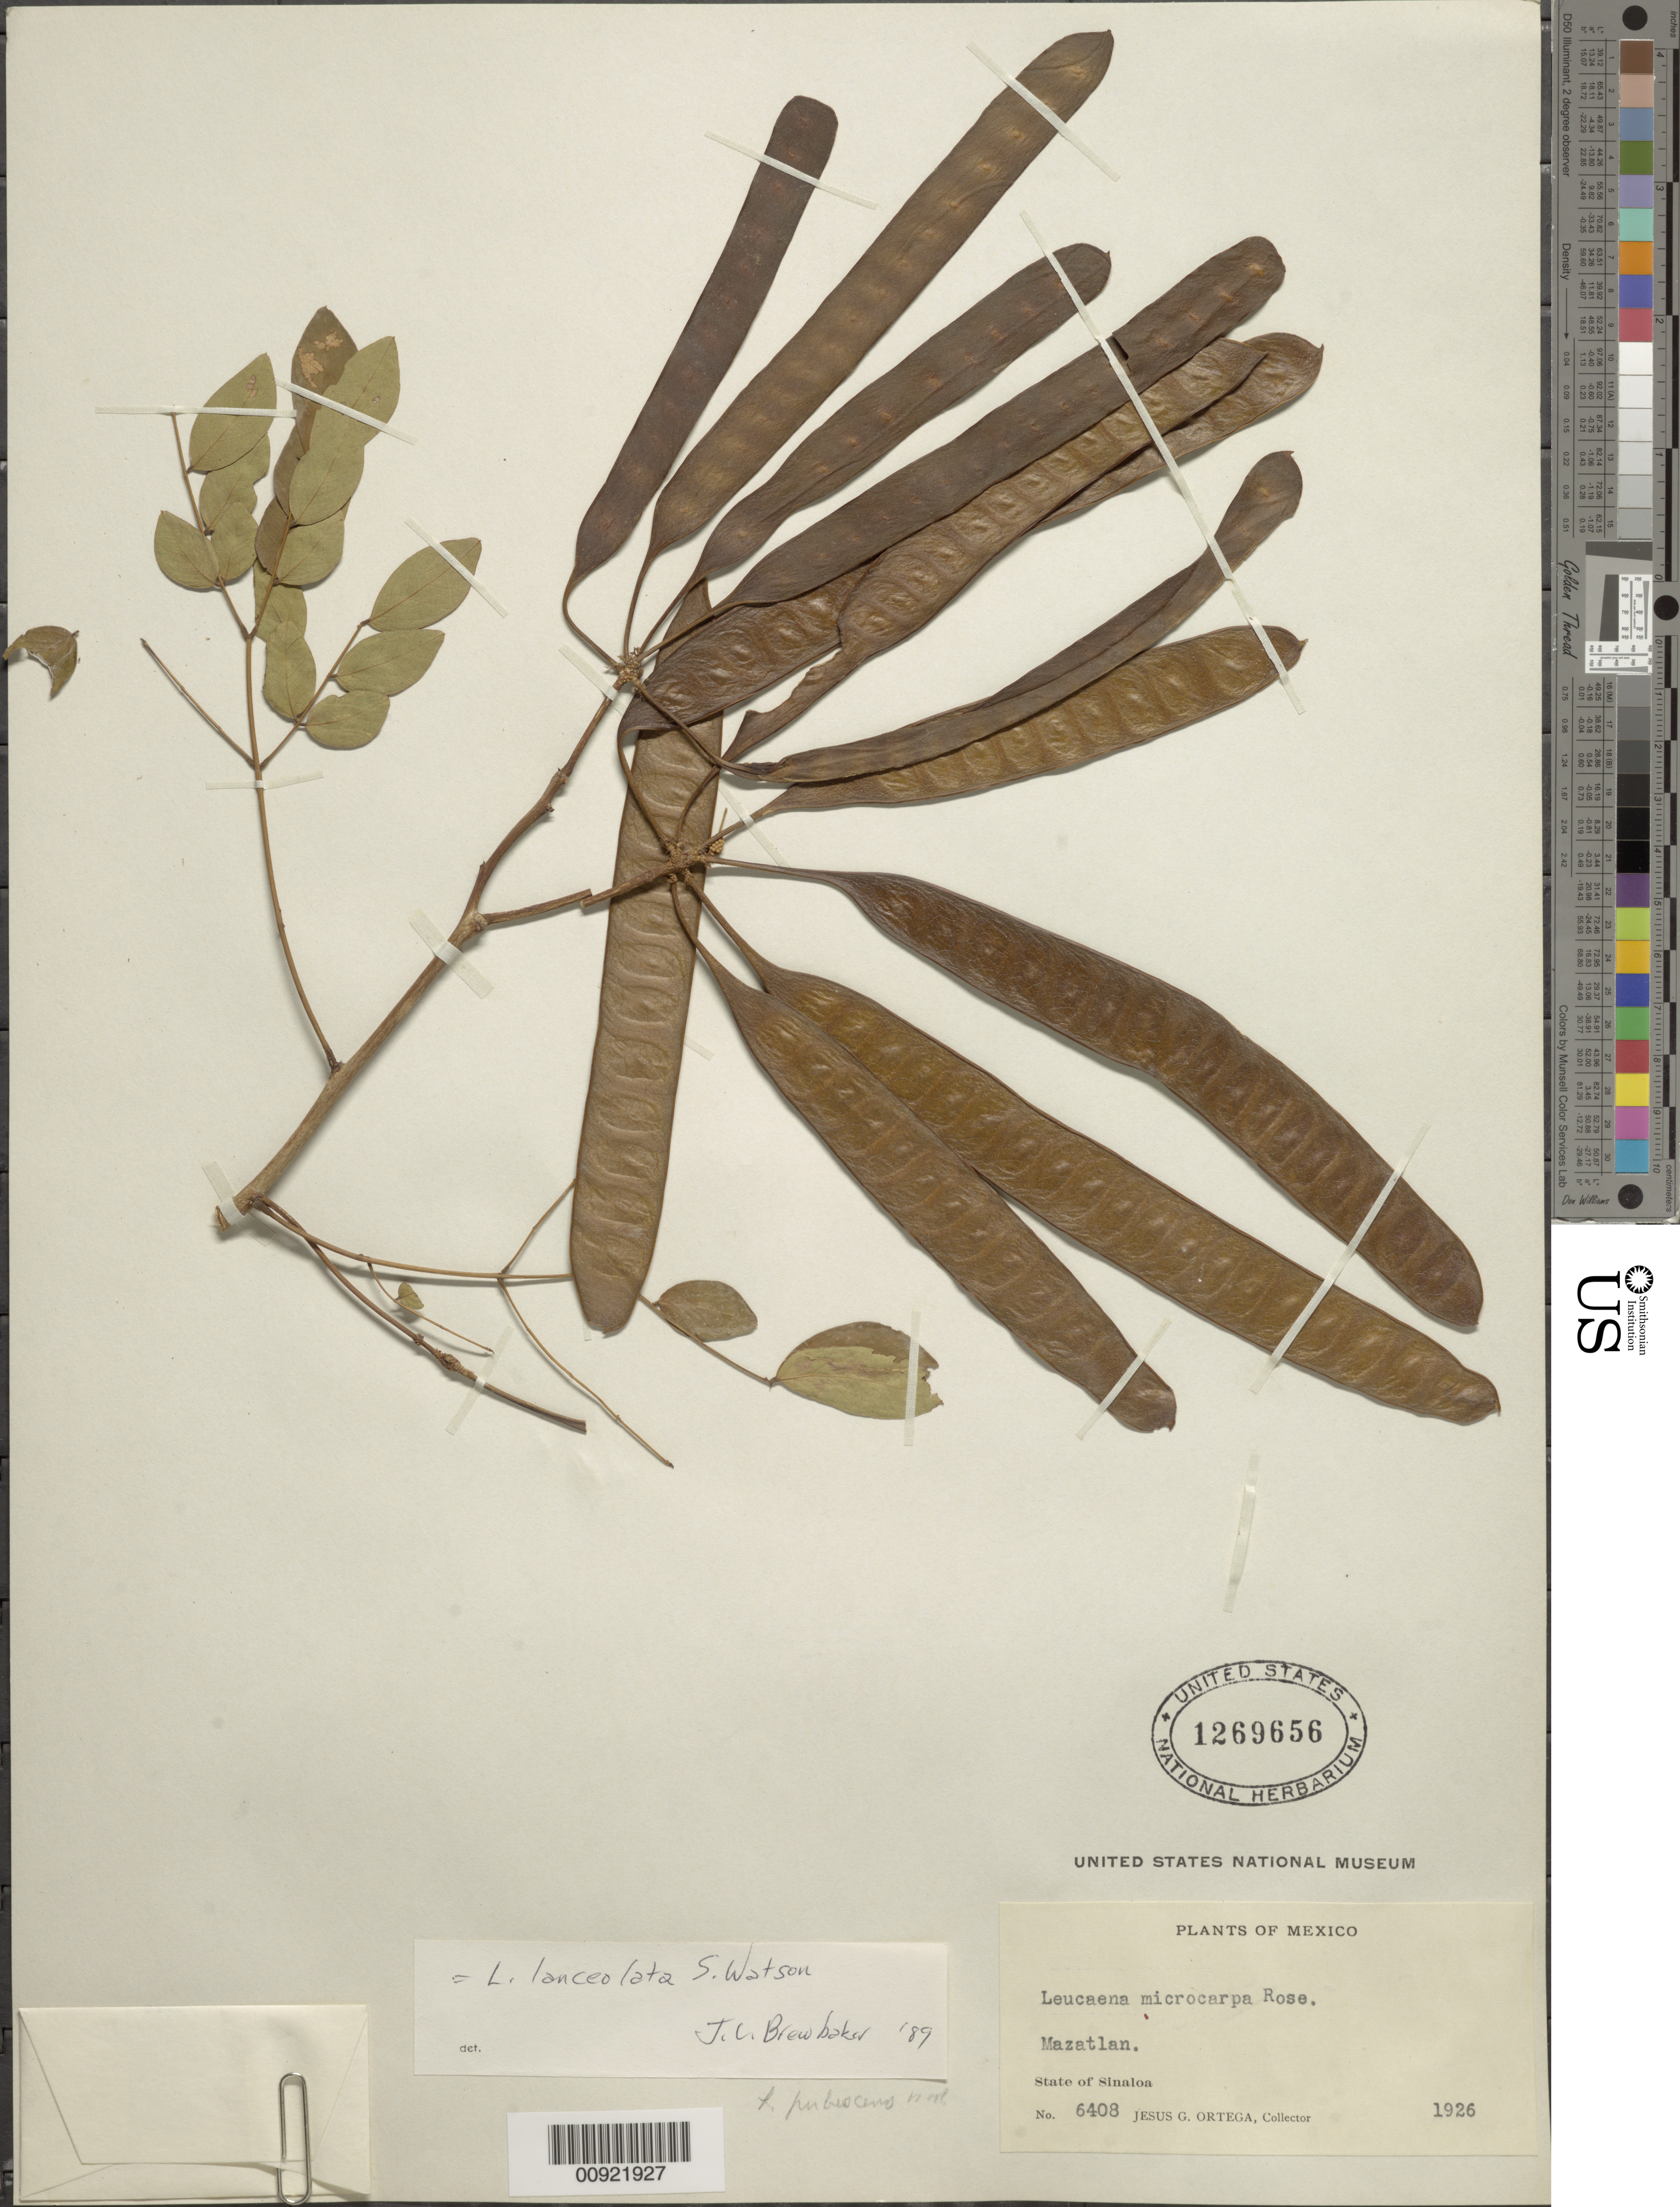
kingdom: Plantae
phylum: Tracheophyta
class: Magnoliopsida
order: Fabales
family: Fabaceae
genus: Leucaena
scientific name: Leucaena lanceolata var. lanceolata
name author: S. Watson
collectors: J. Ortega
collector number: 6408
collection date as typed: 1926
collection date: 1926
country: Mexico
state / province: Sinaloa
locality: Mazatlán, State of Sinaloa.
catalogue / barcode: US 1269656